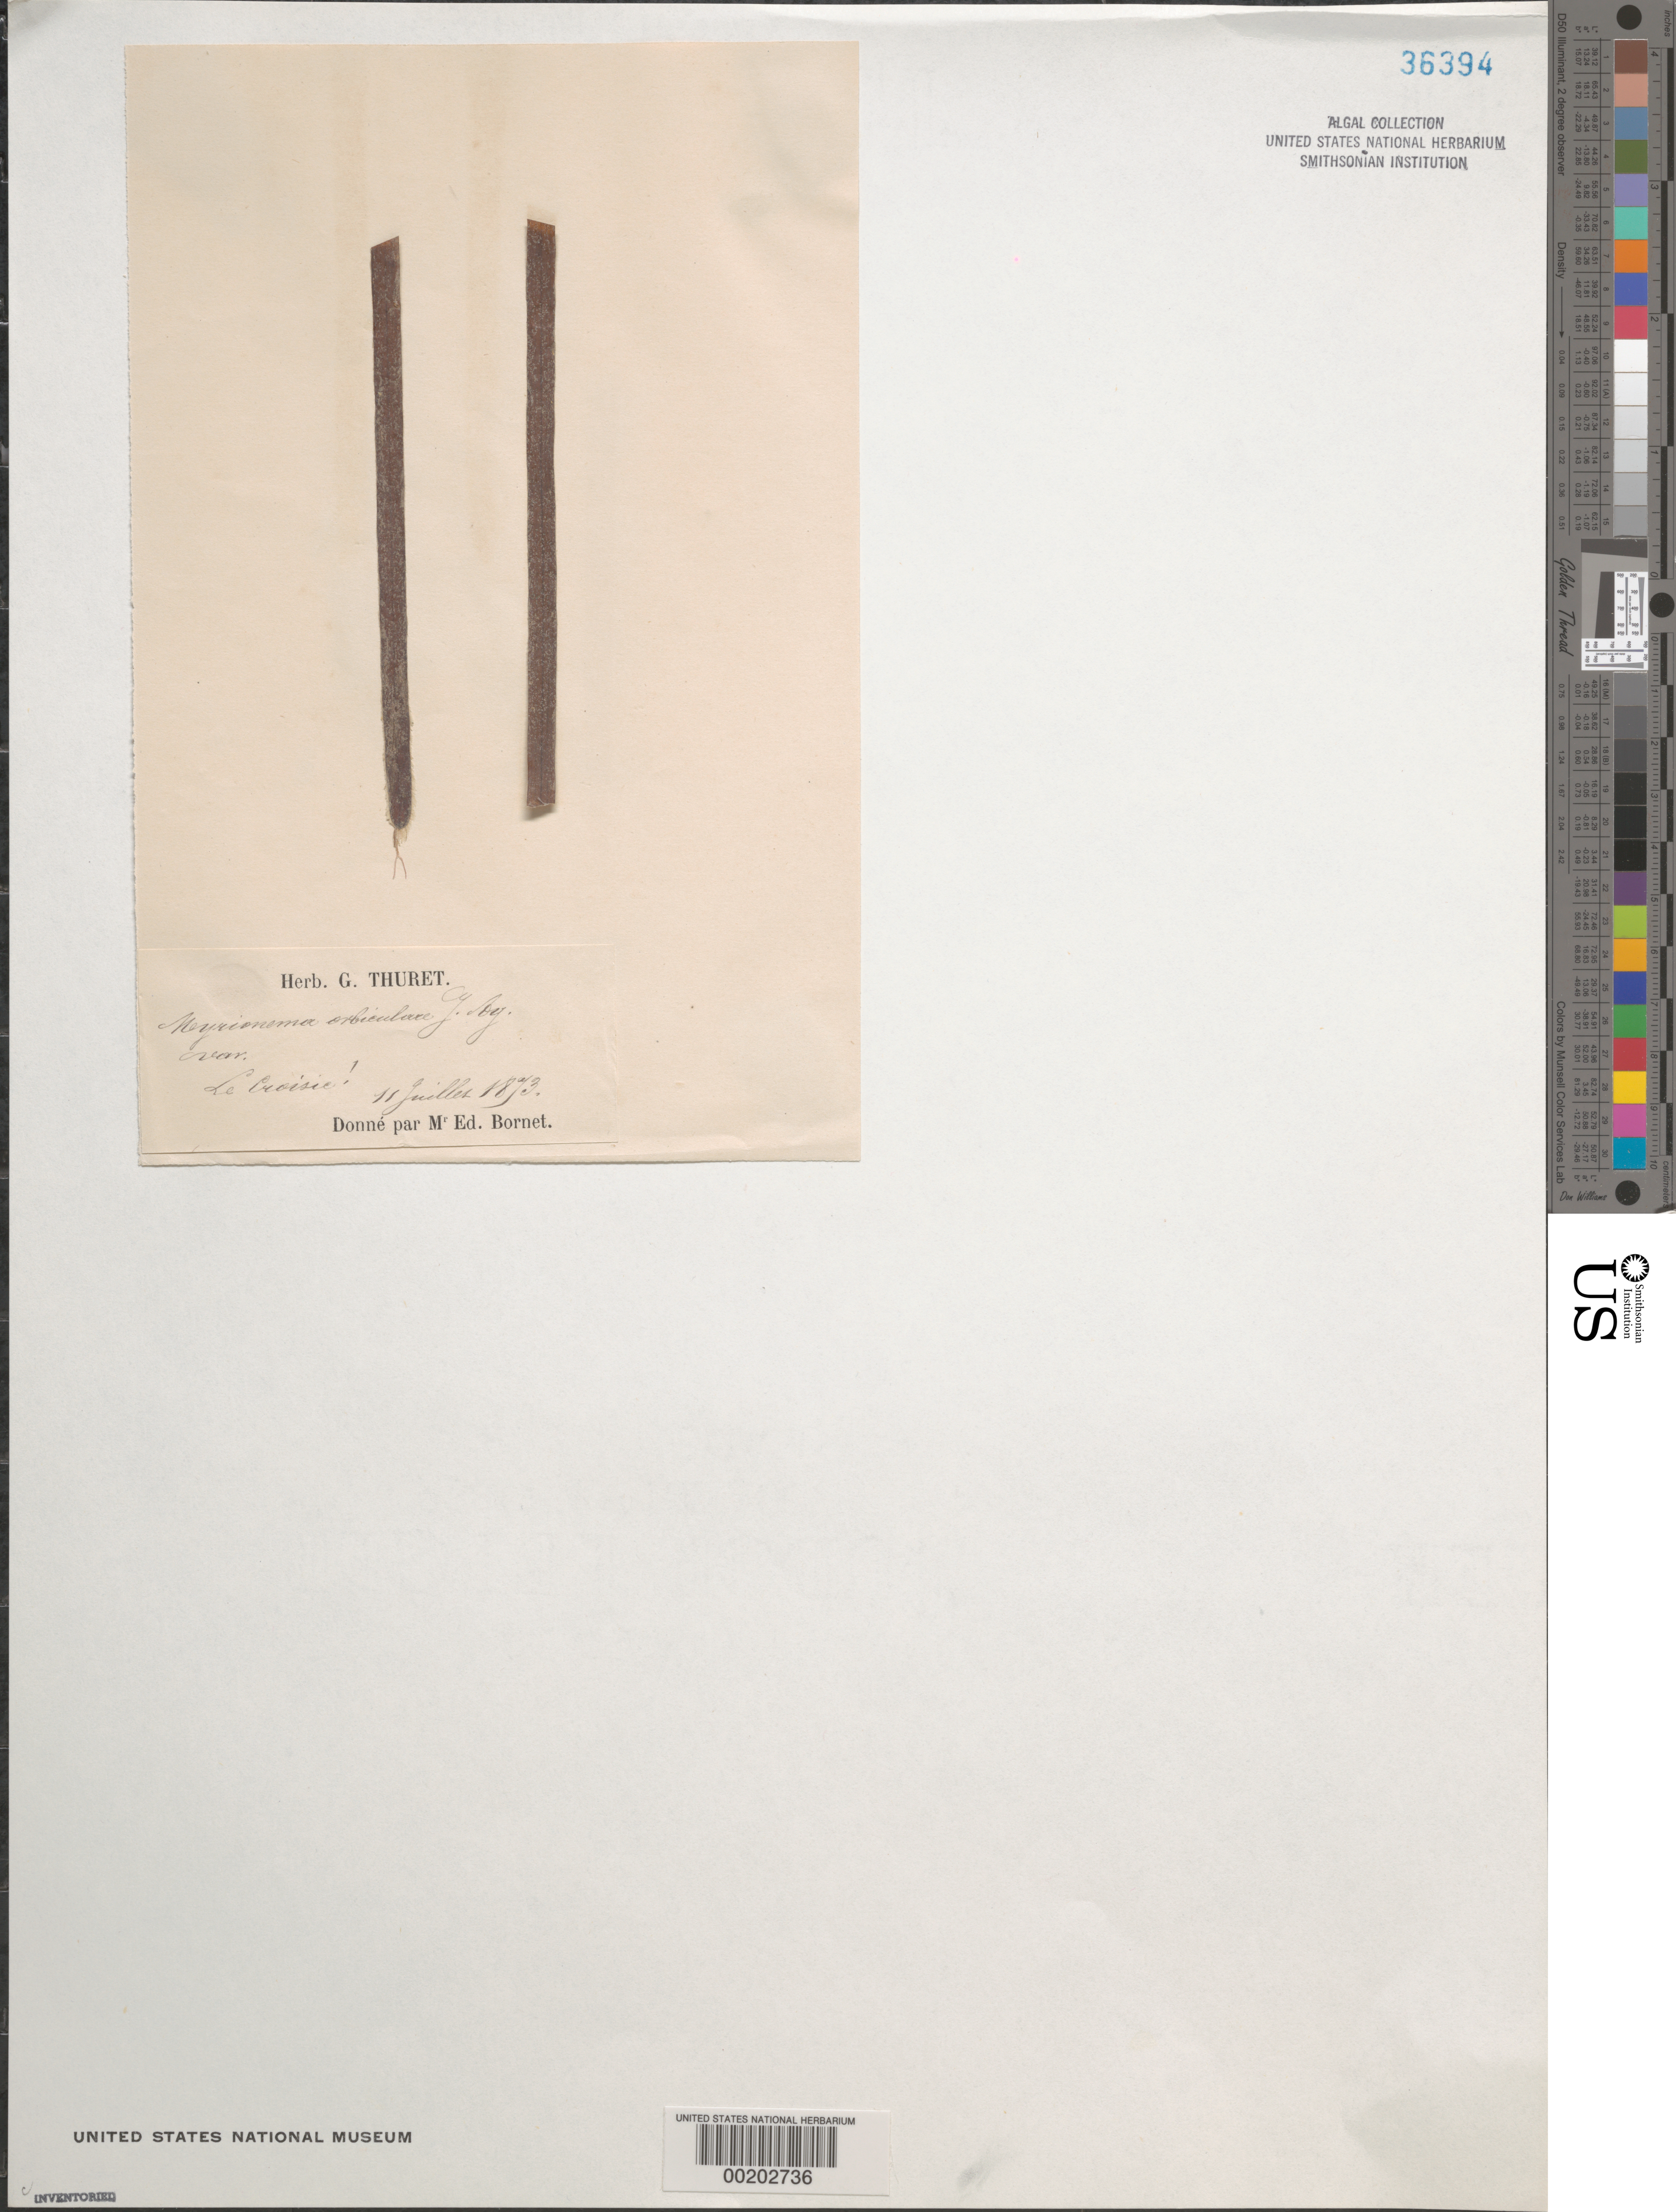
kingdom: Chromista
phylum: Ochrophyta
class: Phaeophyceae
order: Ectocarpales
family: Chordariaceae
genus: Myrionema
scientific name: Myrionema orbiculare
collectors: Thuret, G. (herbarium)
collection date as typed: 11 Jul 1873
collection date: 1873-07-11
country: France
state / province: Pays de la Loire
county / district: Loire-Atlantique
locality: Le Croisic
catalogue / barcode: US 36394